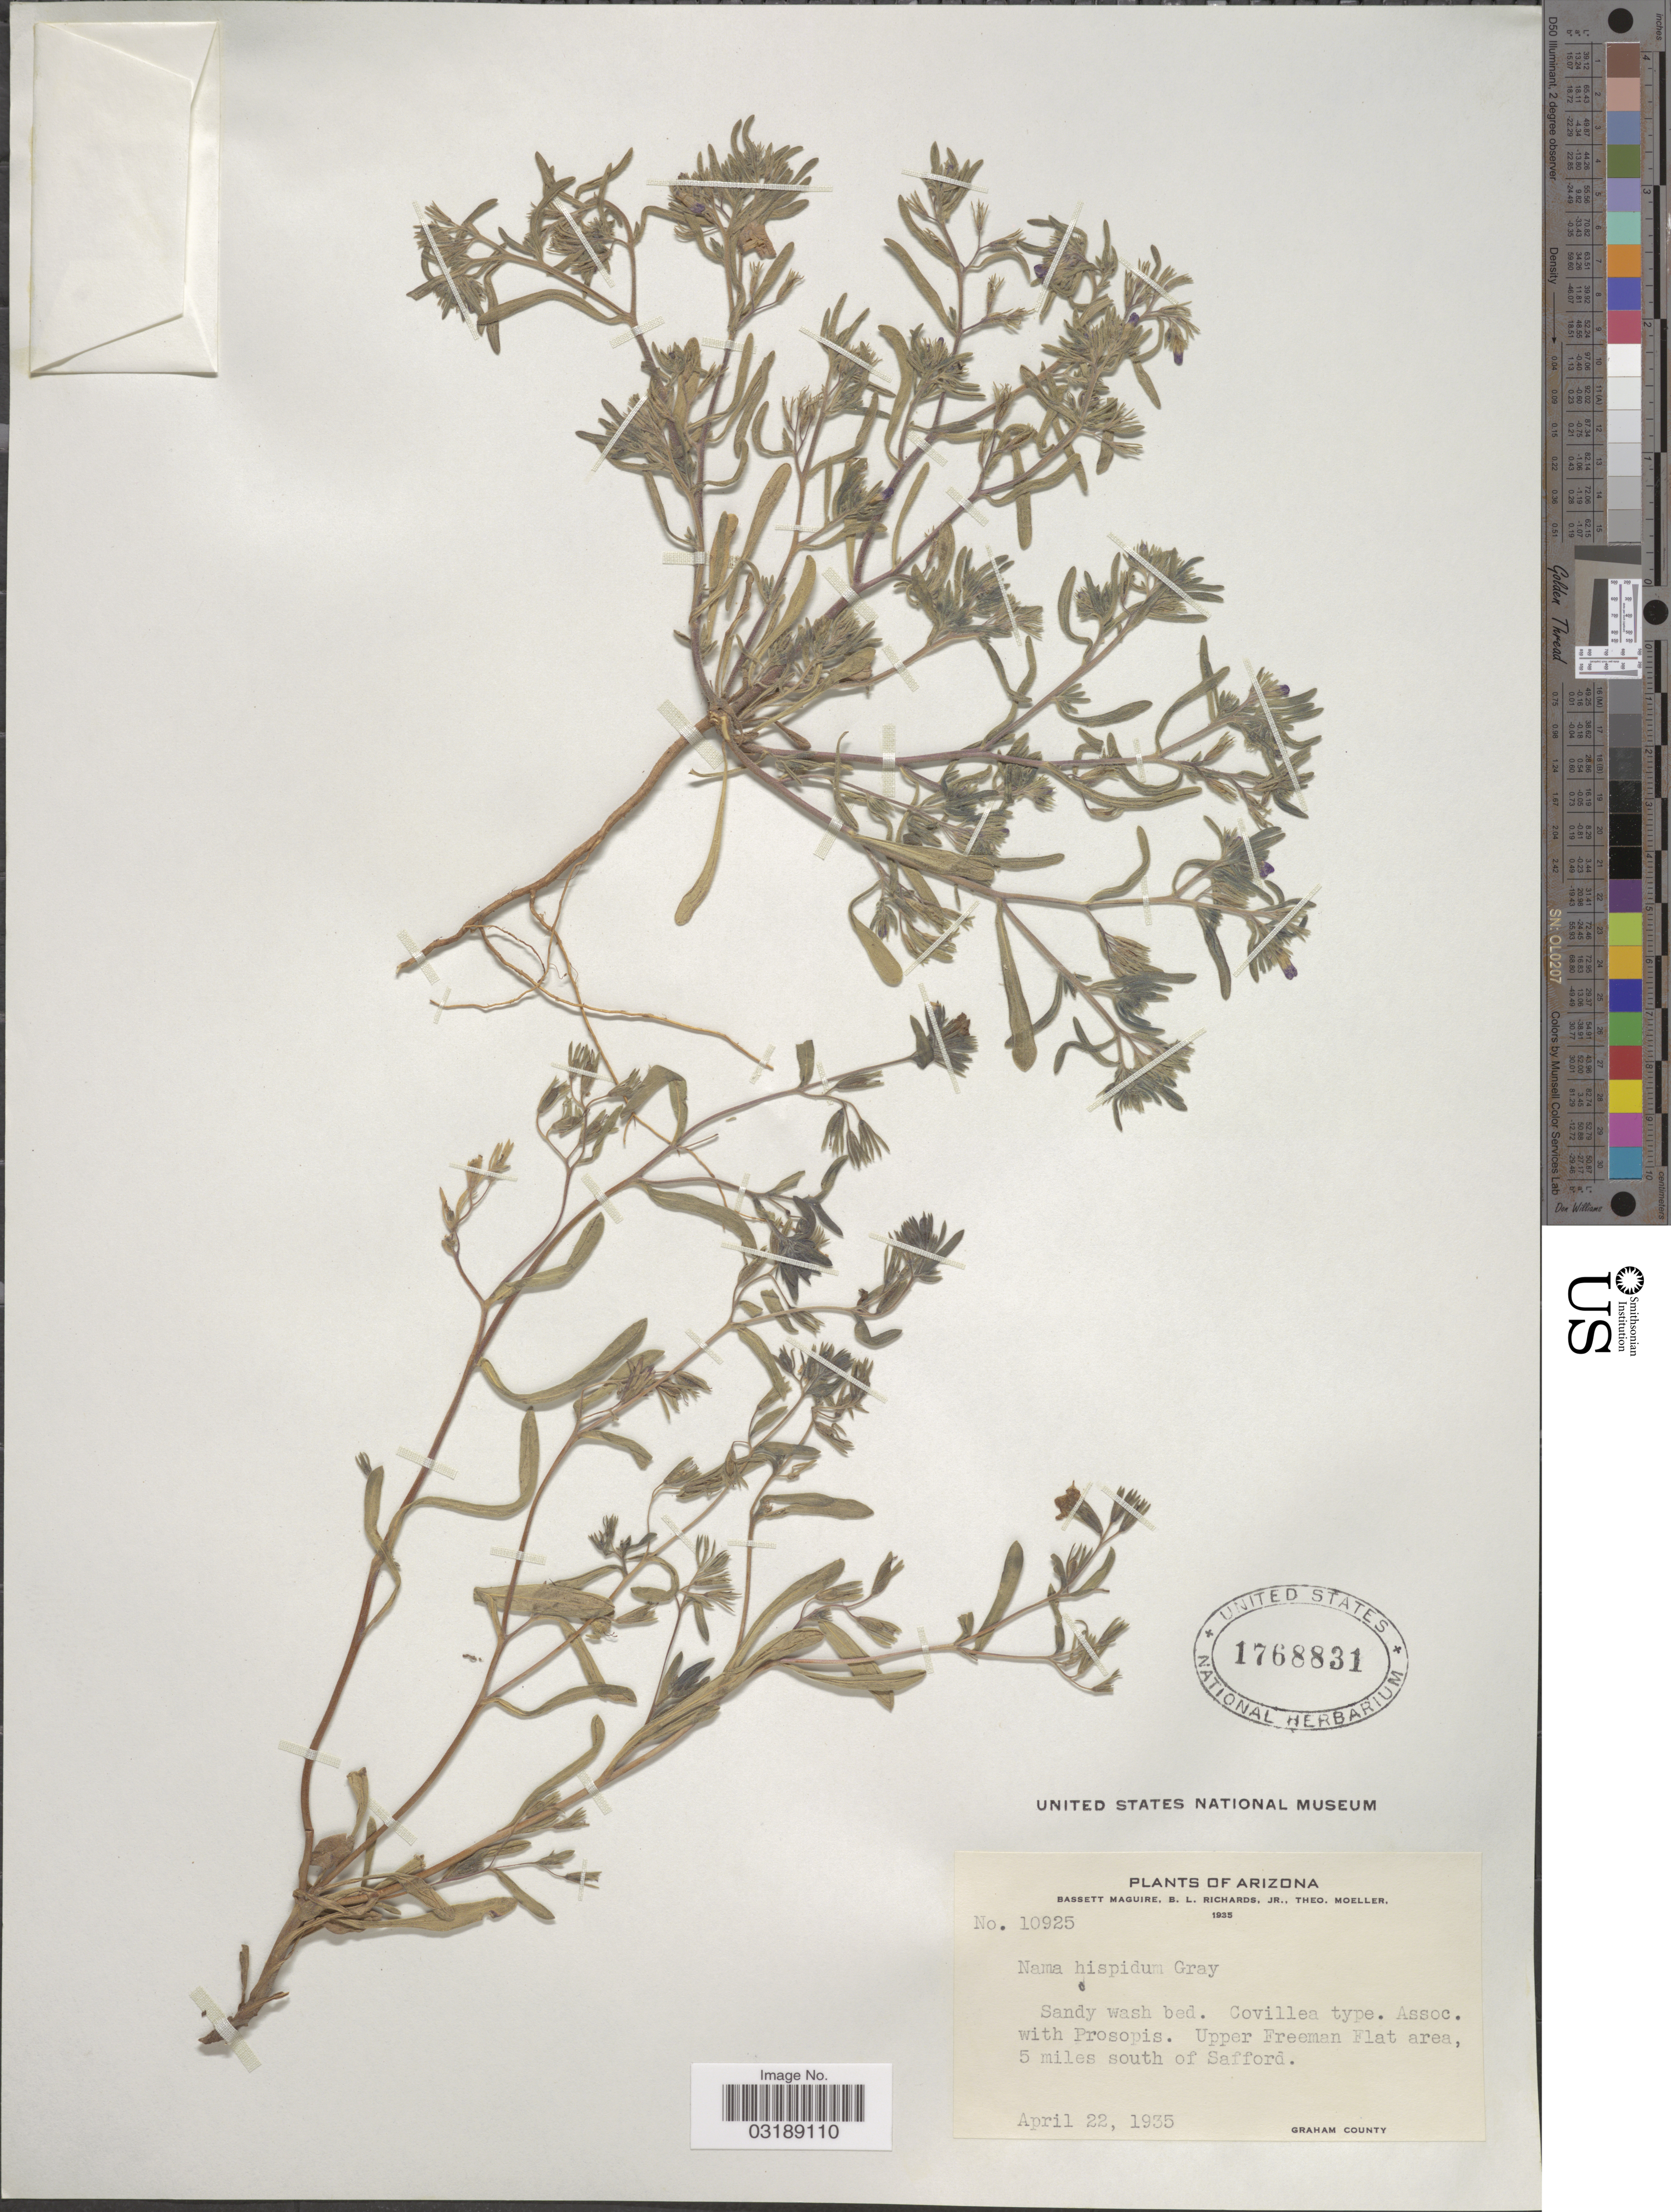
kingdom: Plantae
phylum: Tracheophyta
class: Magnoliopsida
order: Boraginales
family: Namaceae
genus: Nama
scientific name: Nama hispida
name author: A. Gray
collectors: B. Maguire, B. Richards & T. Moeller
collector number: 10925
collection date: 1935-04-22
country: United States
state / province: Arizona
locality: Upper Freeman Flat area, 5 miles south of Safford, Graham County.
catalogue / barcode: US 1768831